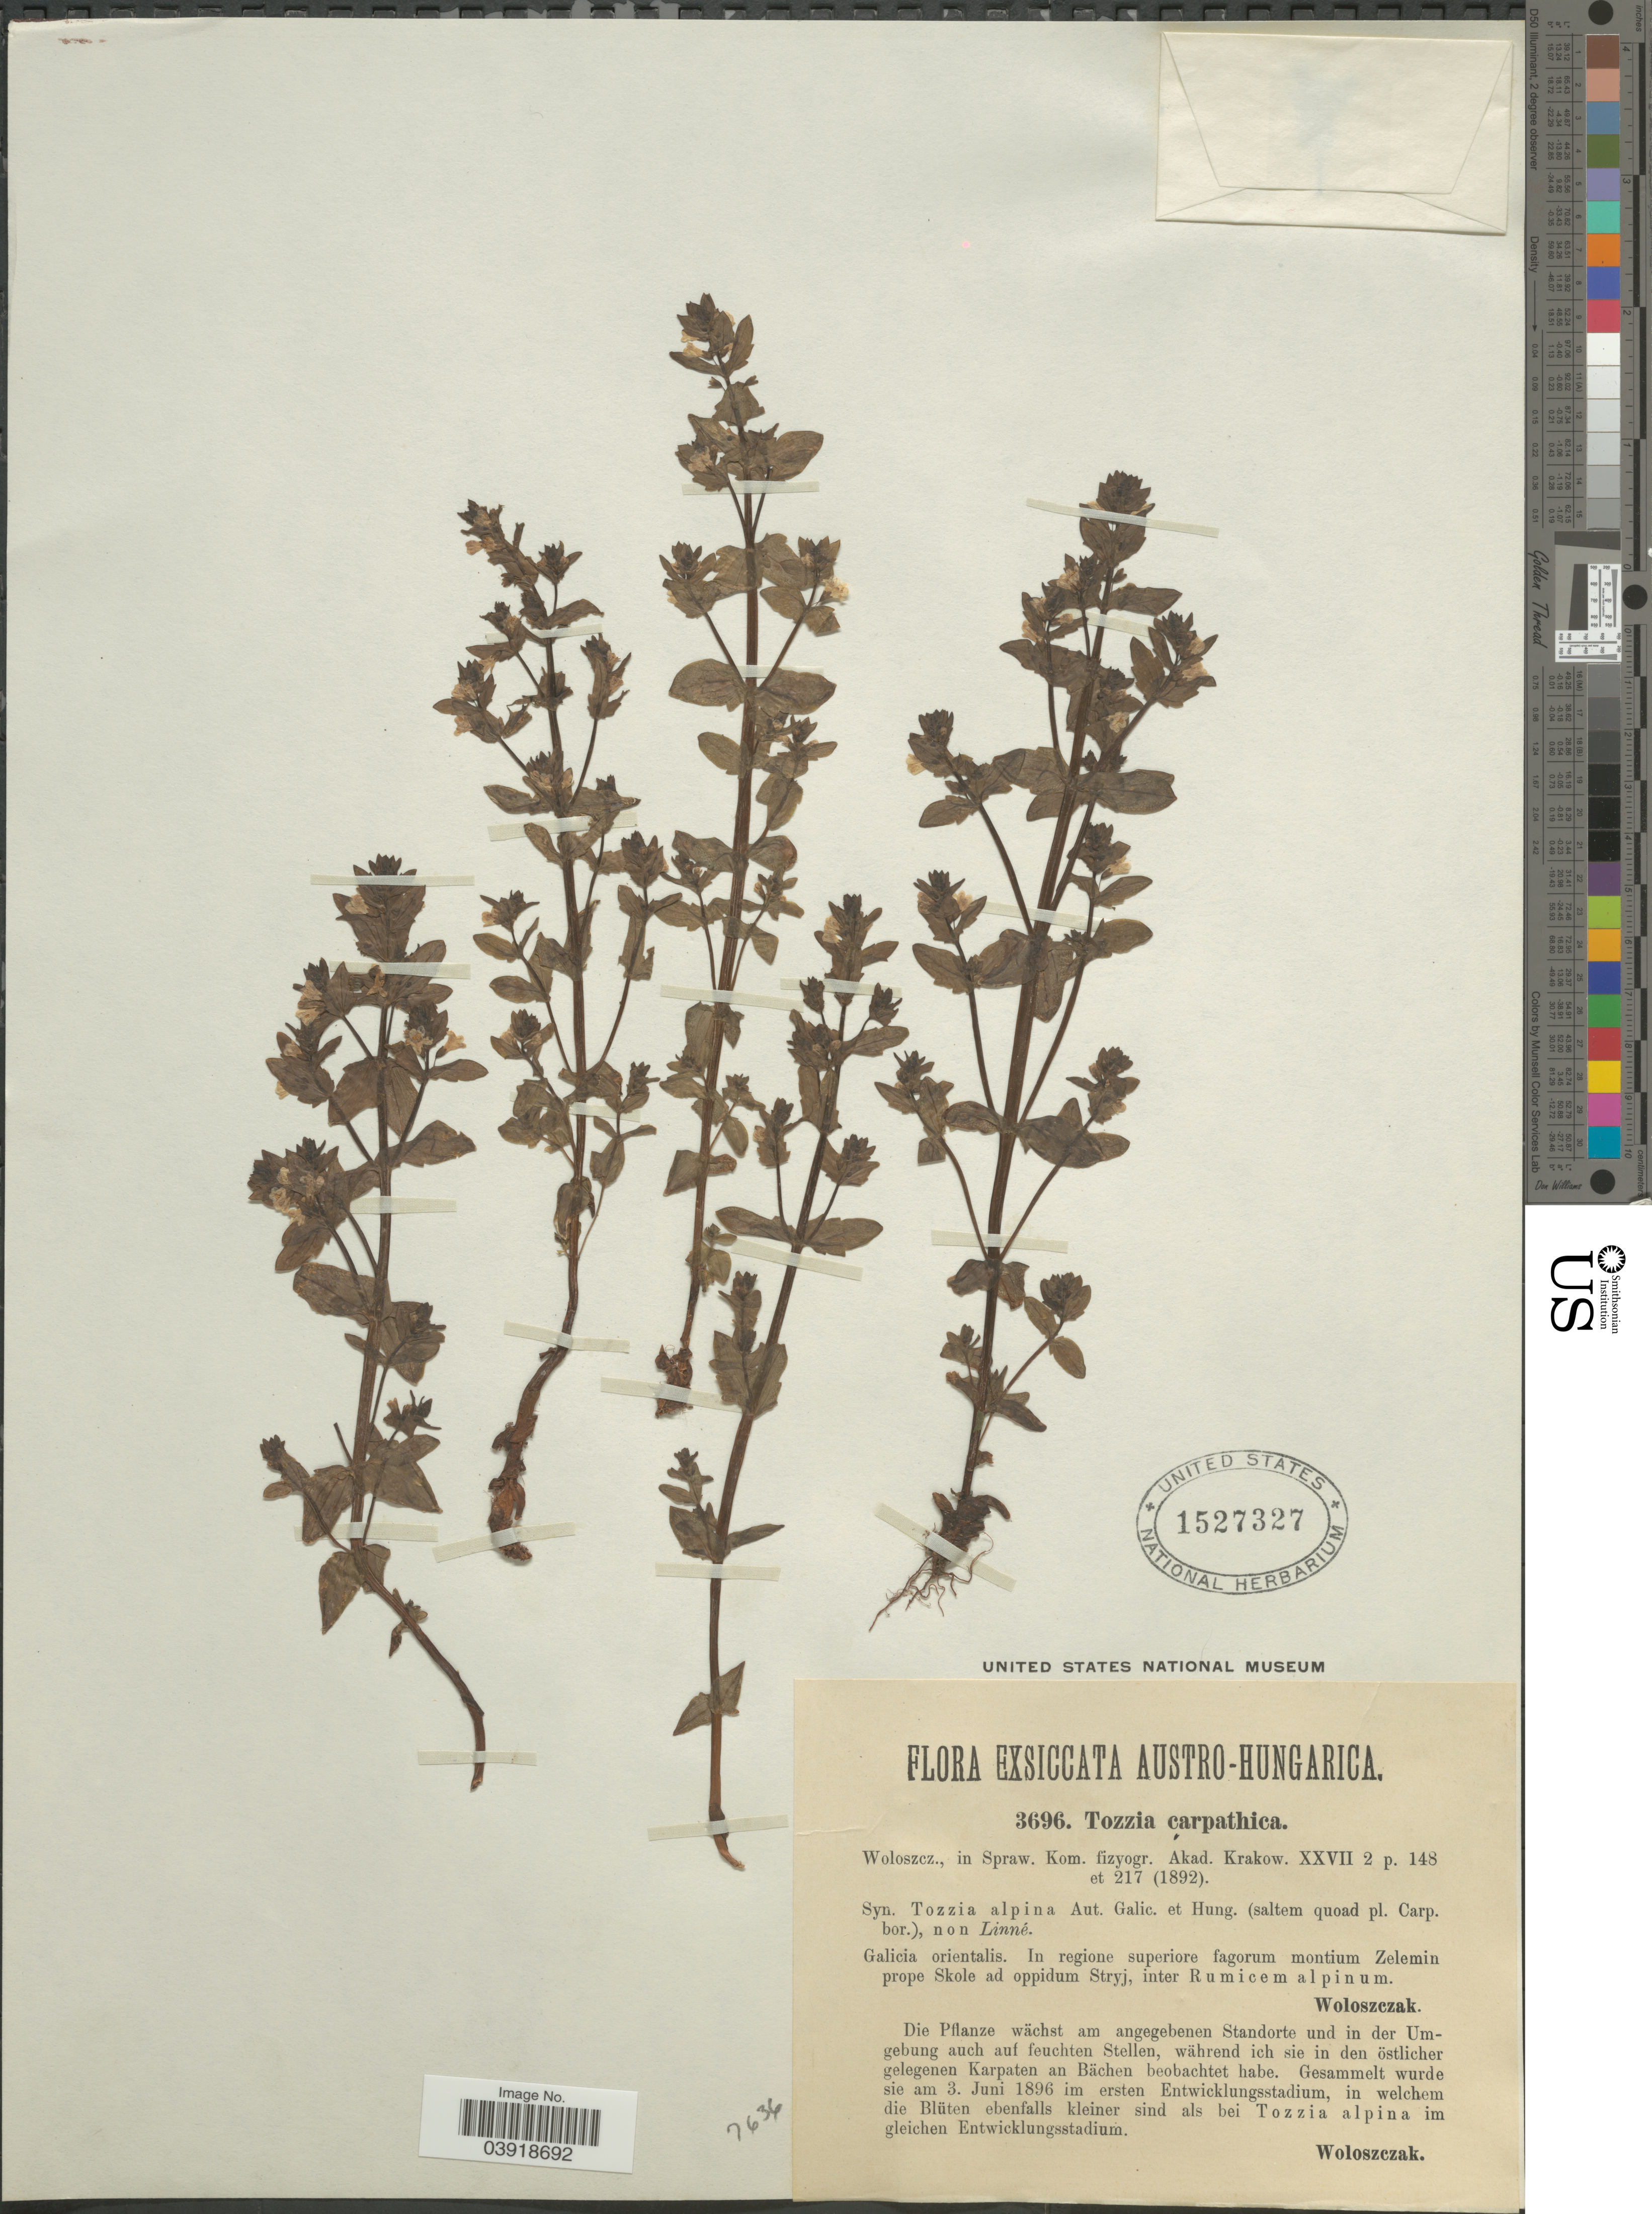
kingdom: Plantae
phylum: Tracheophyta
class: Magnoliopsida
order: Lamiales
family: Orobanchaceae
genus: Tozzia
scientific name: Tozzia carpathica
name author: Wol.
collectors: Woloszczak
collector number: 3696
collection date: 1896-06-03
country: Spain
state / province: Galicia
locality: Austro-Hungarica. Galicia orientalis. In regione superiore fagorum montium Zelemin prope Skole ad oppidum Stryj, inter Rumicem alpinum.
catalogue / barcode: US 1527327